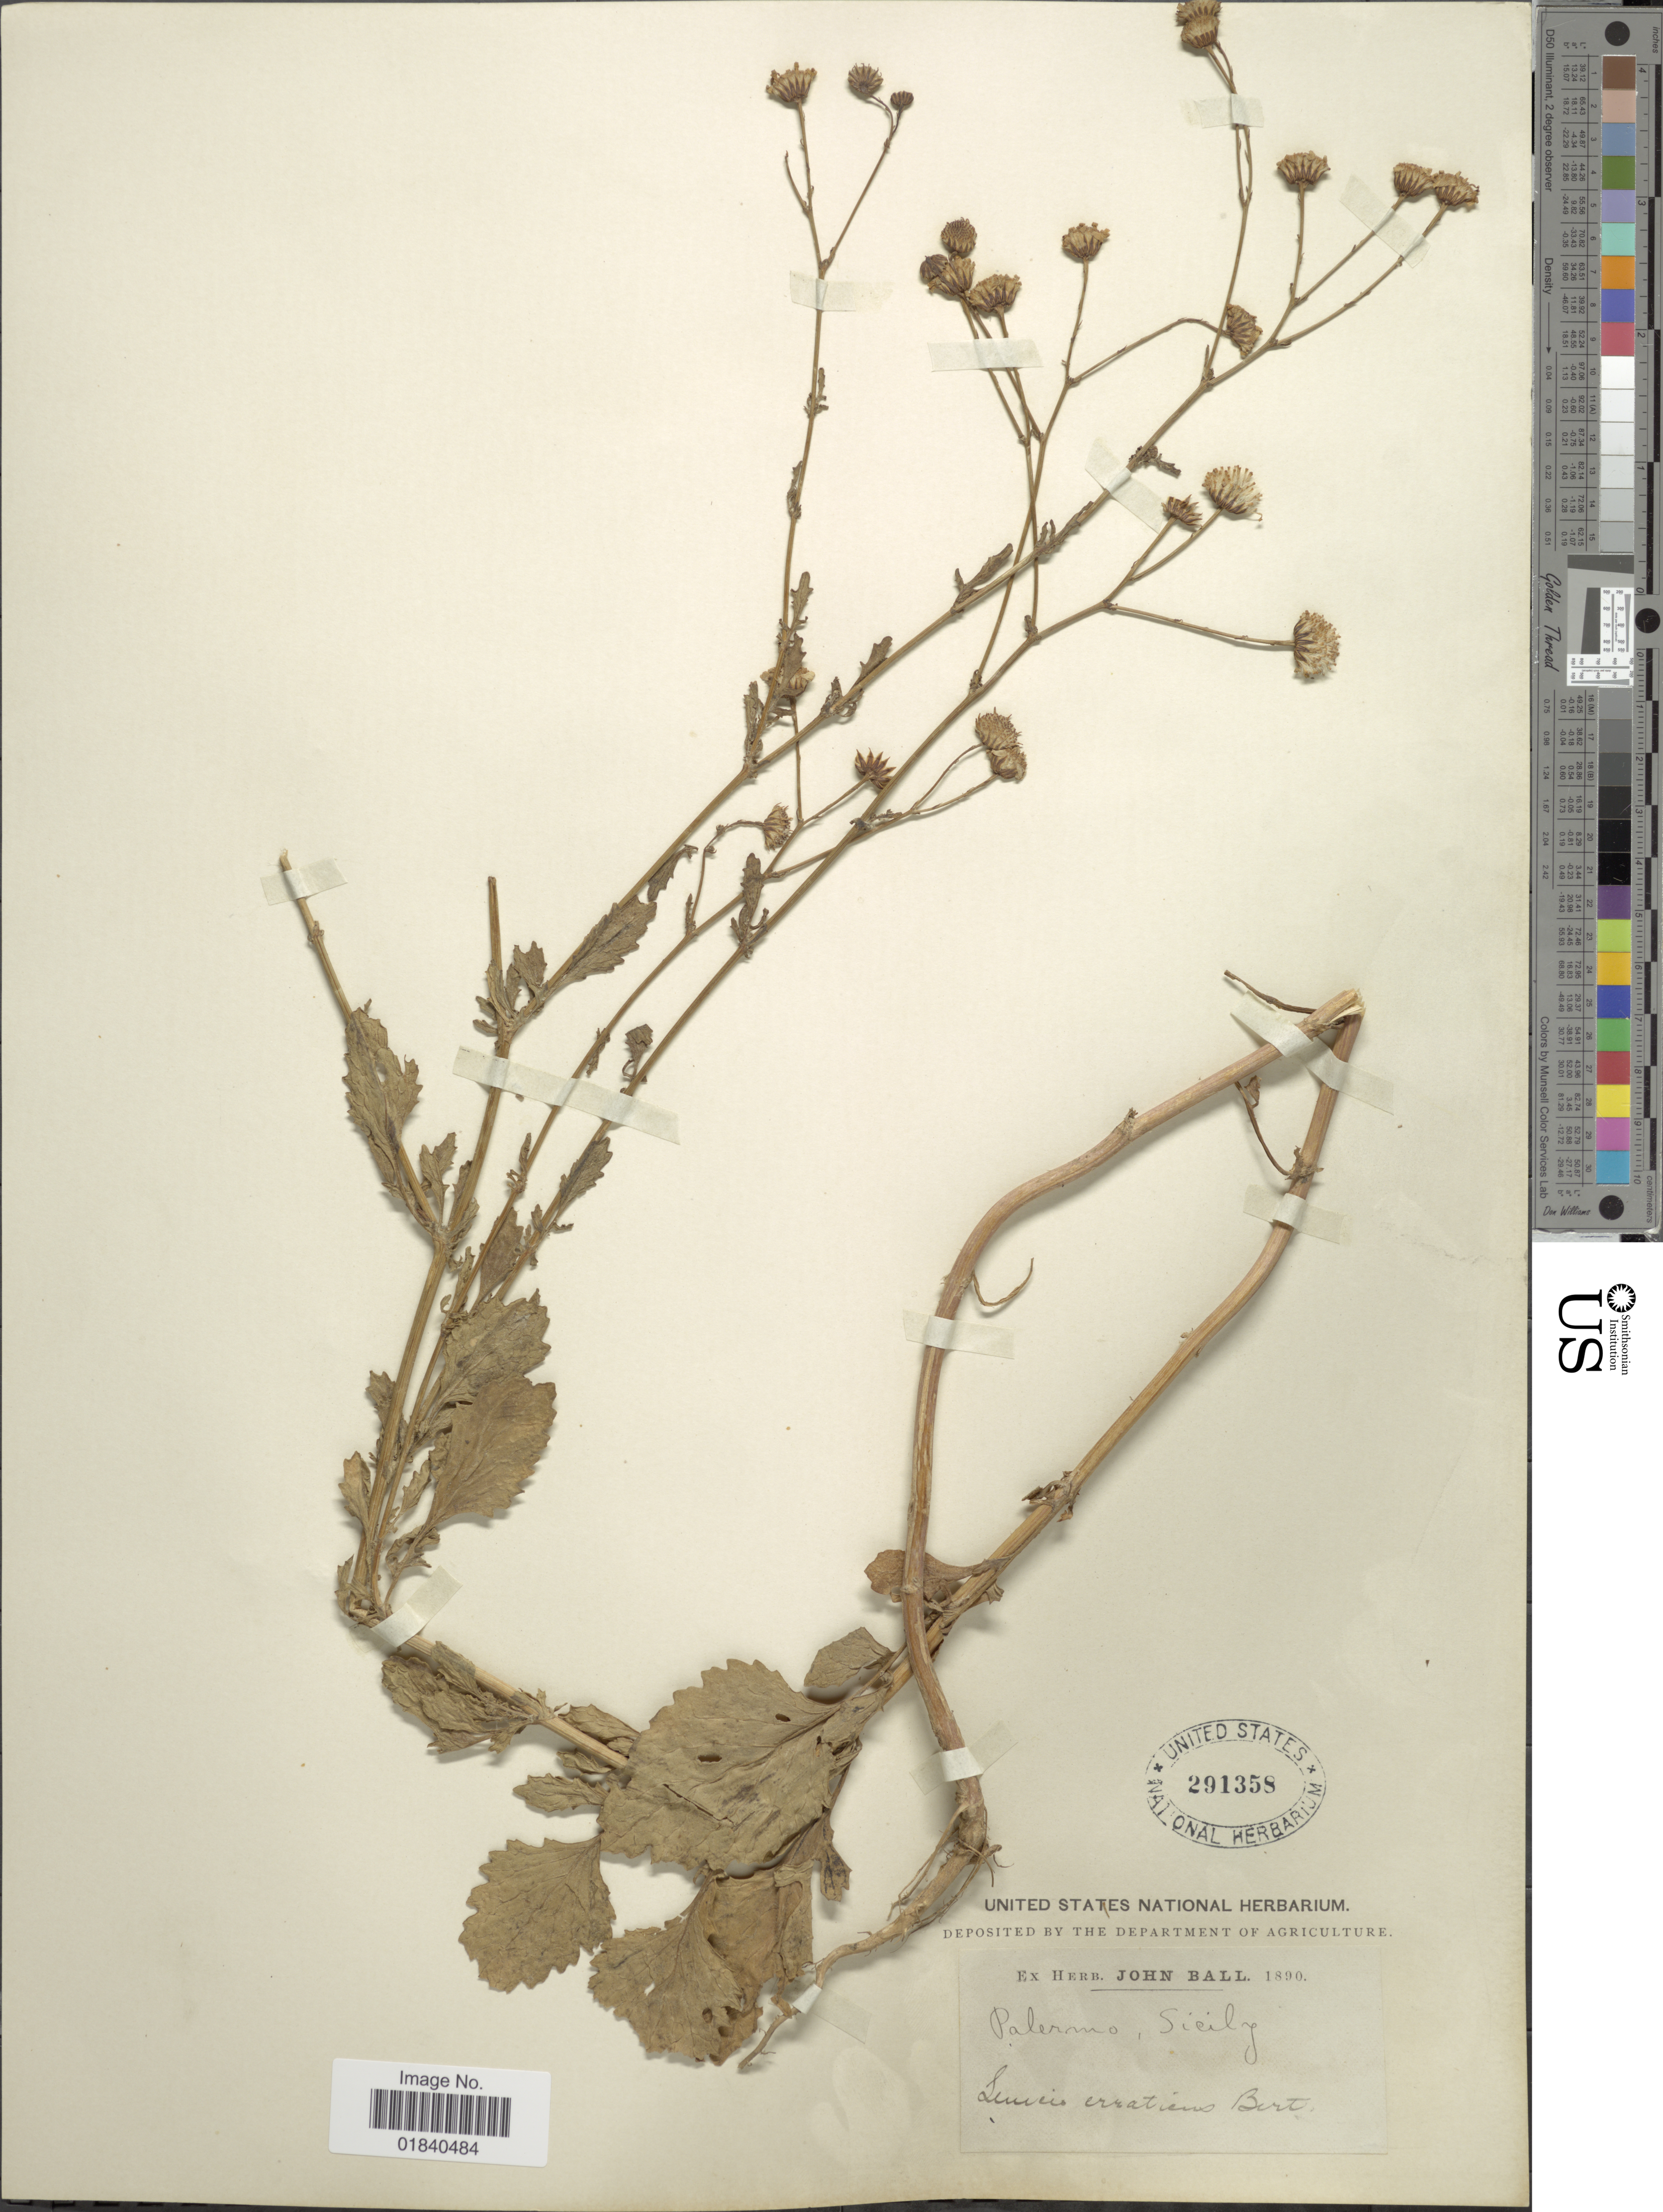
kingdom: Plantae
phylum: Tracheophyta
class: Magnoliopsida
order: Asterales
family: Asteraceae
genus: Jacobaea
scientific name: Jacobaea erratica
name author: (Bertol.) Fourr.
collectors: ex herb. John Ball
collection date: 1890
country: Italy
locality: Palermo, Sicily.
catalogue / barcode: US 291358